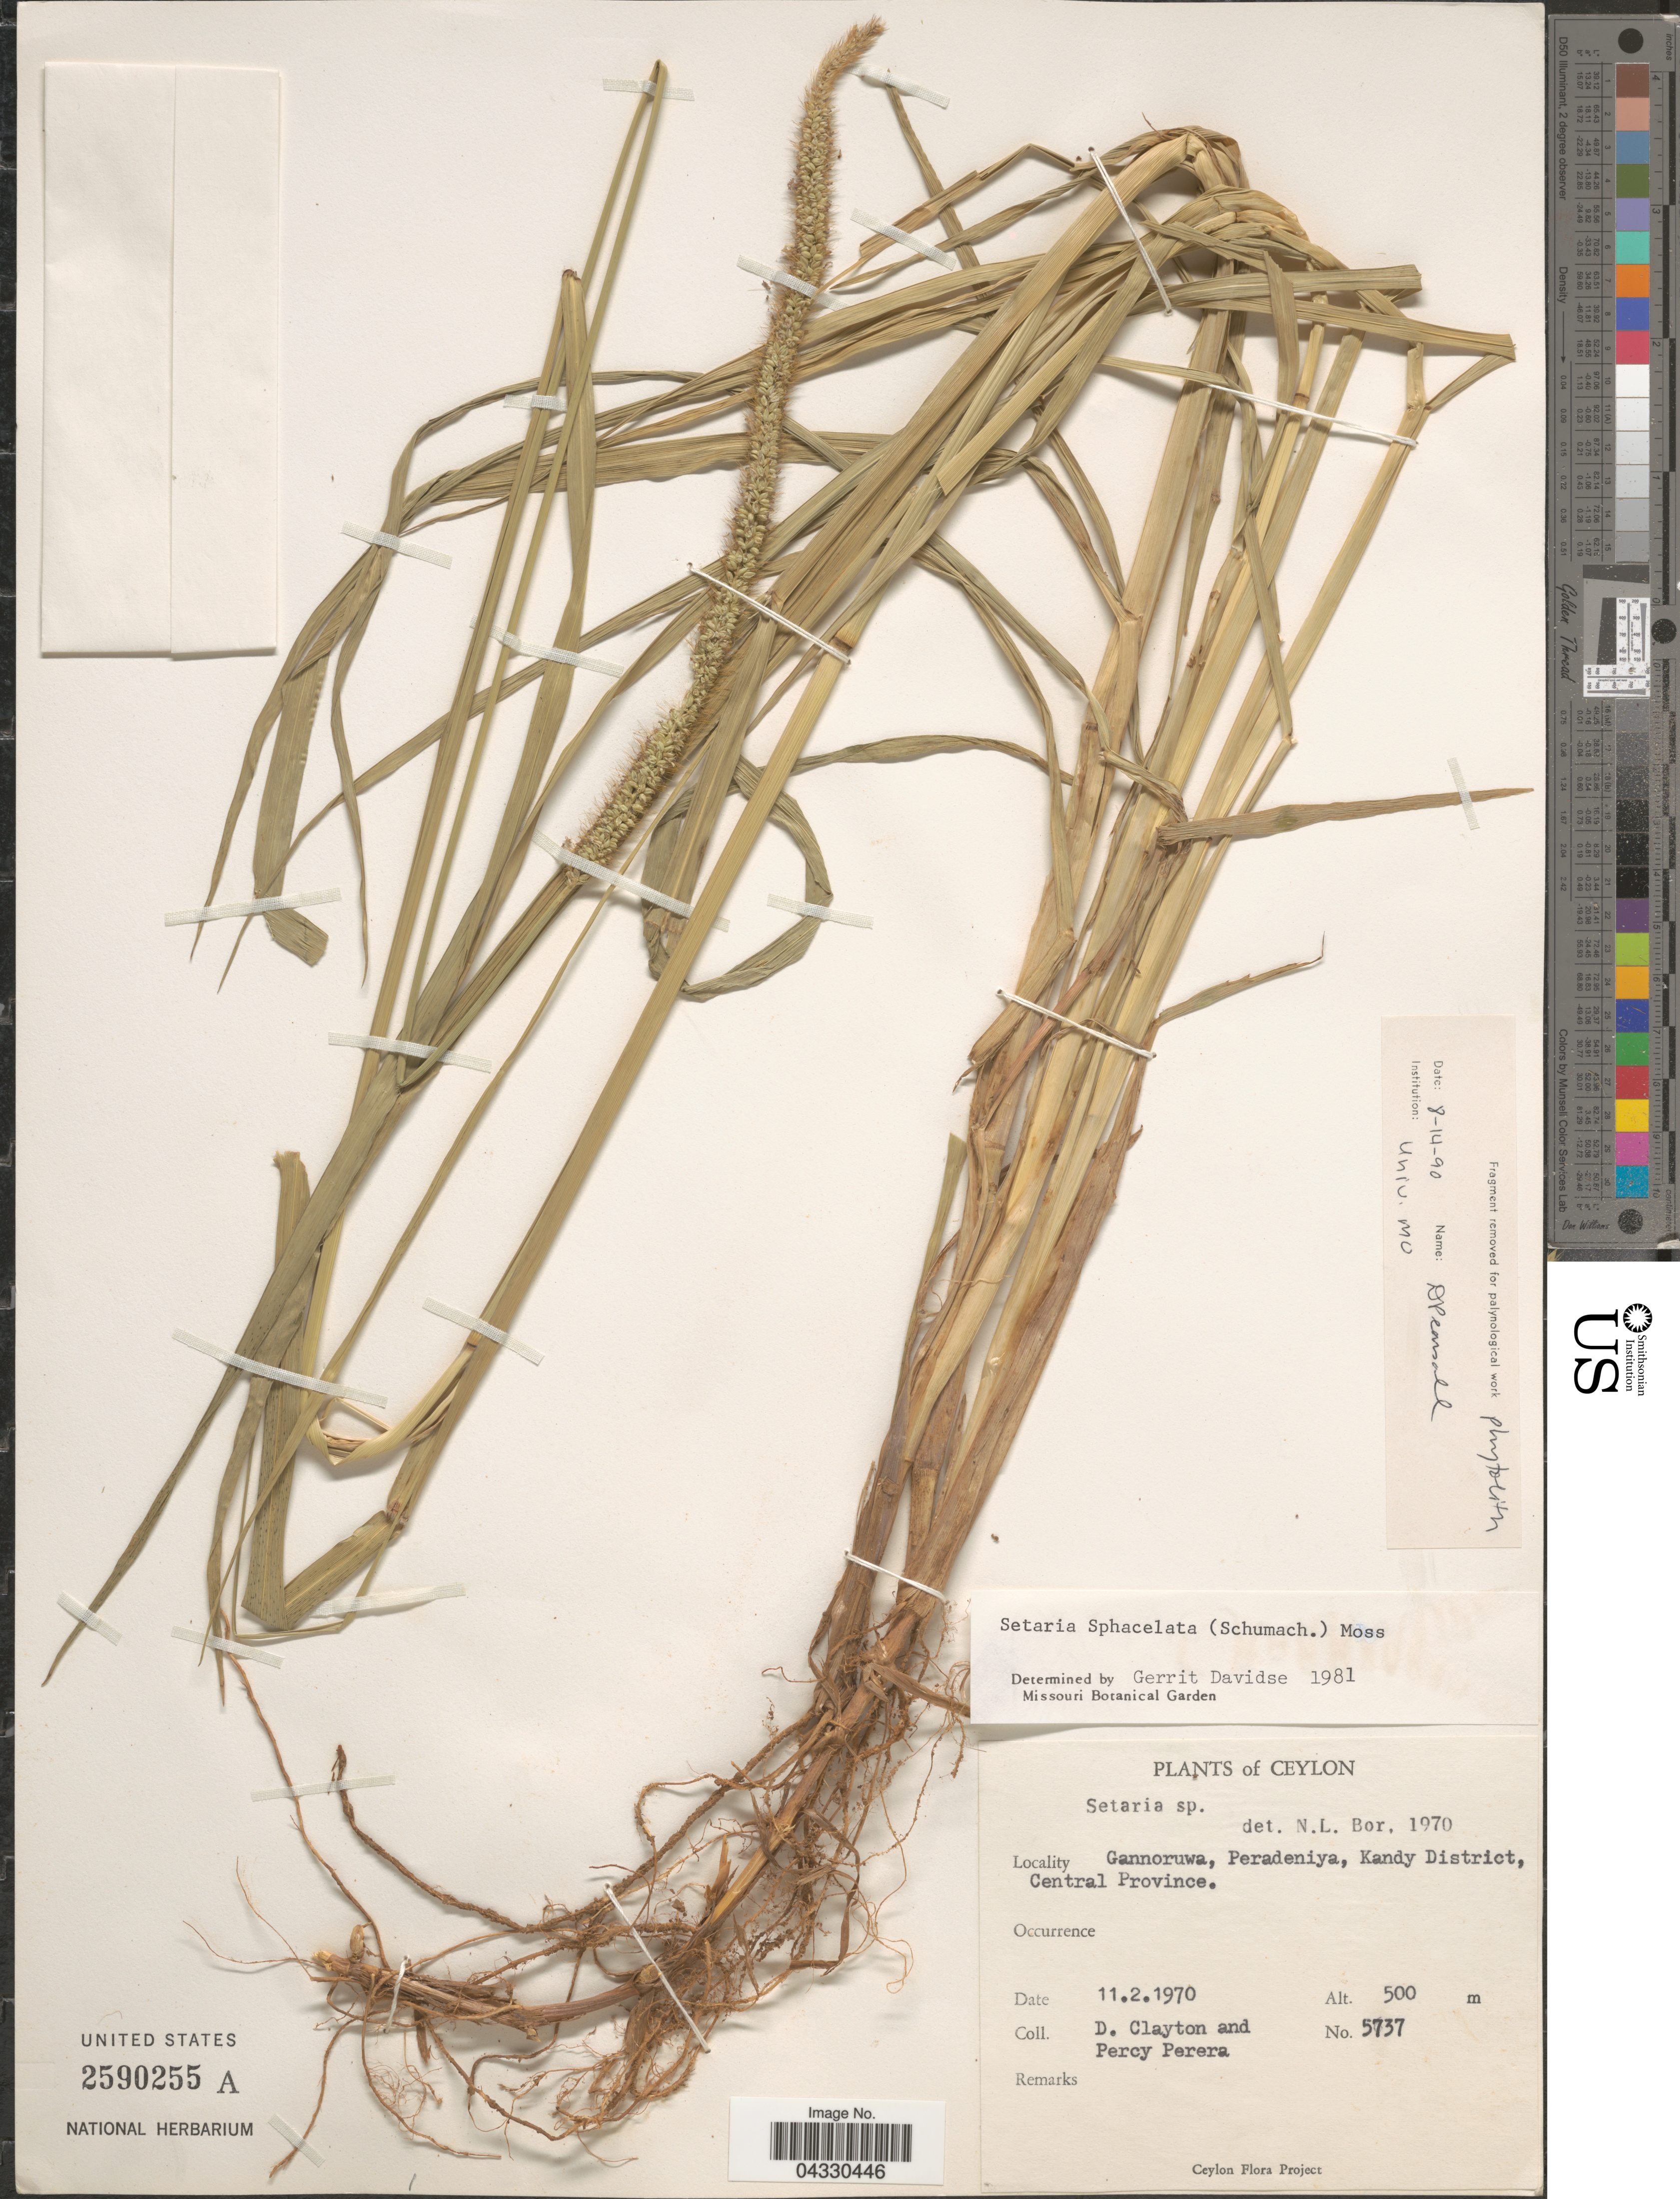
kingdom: Plantae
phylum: Tracheophyta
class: Liliopsida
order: Poales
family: Poaceae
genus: Setaria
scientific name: Setaria sphacelata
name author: (Schumach.) Stapf & Hubb. ex Moss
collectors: D. Clayton & P. Perera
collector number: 5737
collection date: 1970-02-11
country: Sri Lanka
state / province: Central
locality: Ceylon. Gannoruwa, Peradeniya, Kandy District, Central Province.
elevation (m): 500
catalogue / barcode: US 2590255A